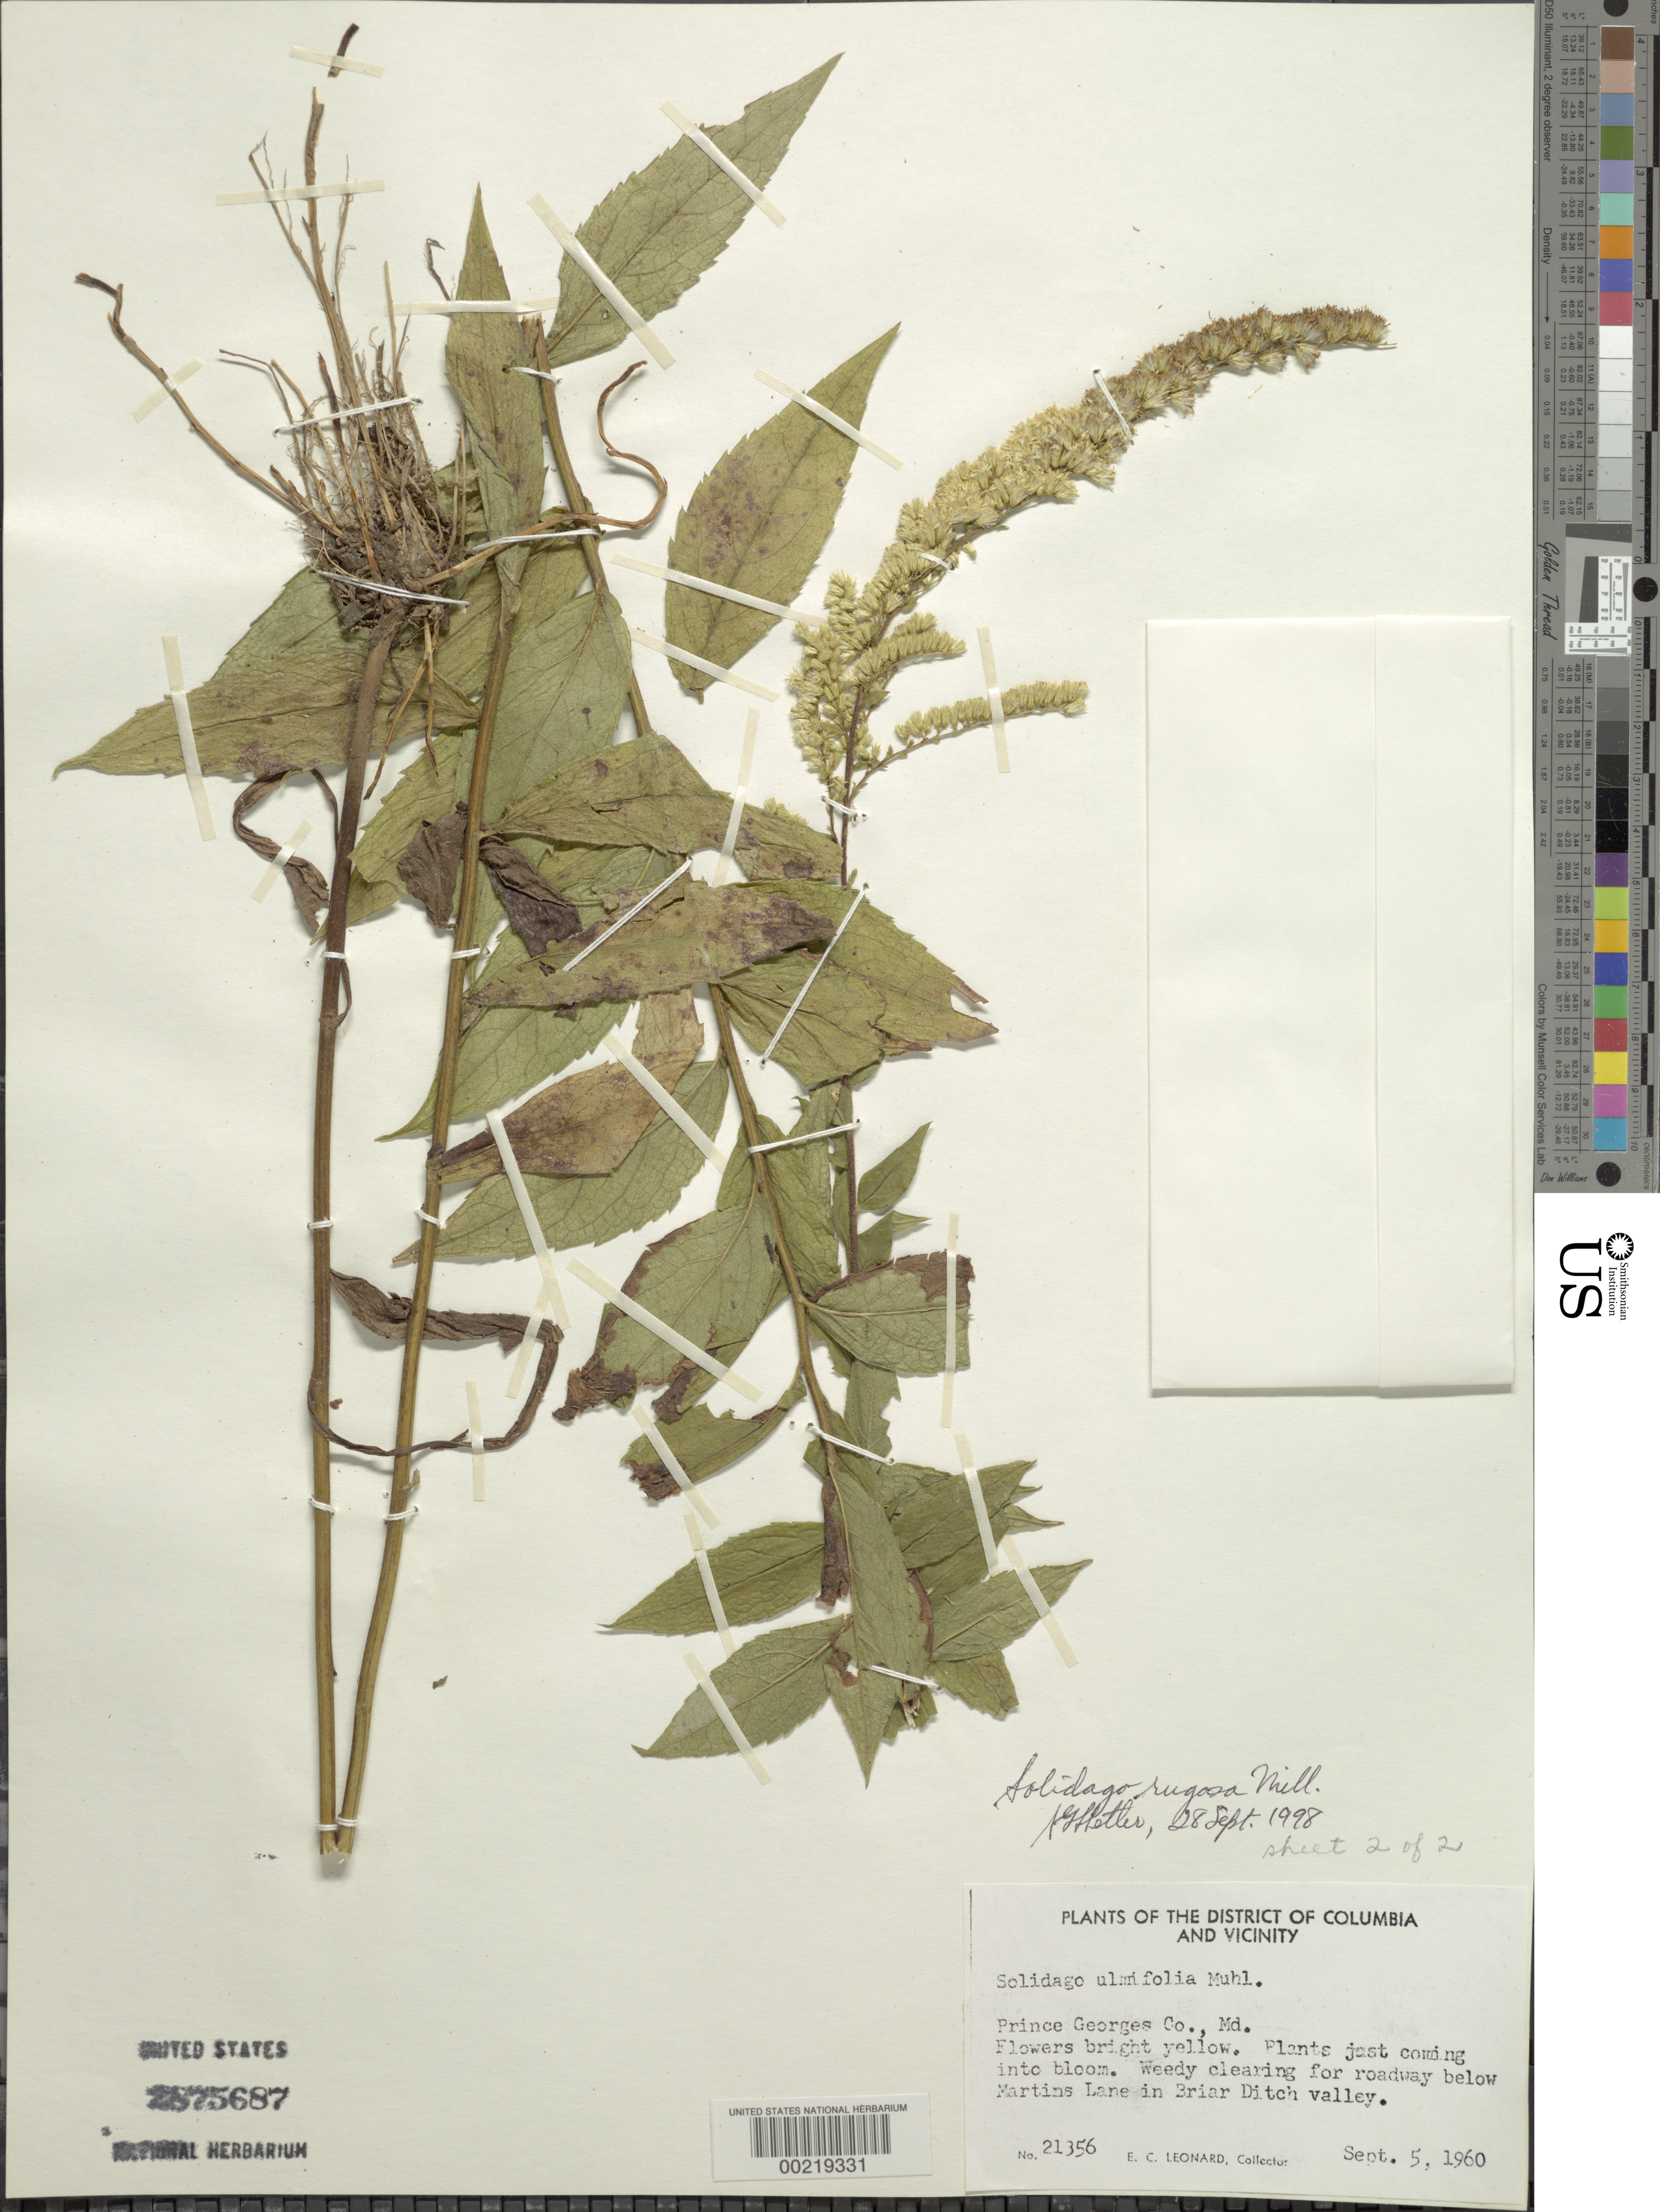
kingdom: Plantae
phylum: Tracheophyta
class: Magnoliopsida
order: Asterales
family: Asteraceae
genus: Solidago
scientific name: Solidago rugosa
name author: Mill.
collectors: E. C. Leonard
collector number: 21356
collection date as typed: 05 Sep 1960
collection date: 1960-09-05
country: United States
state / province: Maryland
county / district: Prince George's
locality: Briar Ditch Valley below Martins Lane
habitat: Weedy roadside clearing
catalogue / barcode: US 2375687